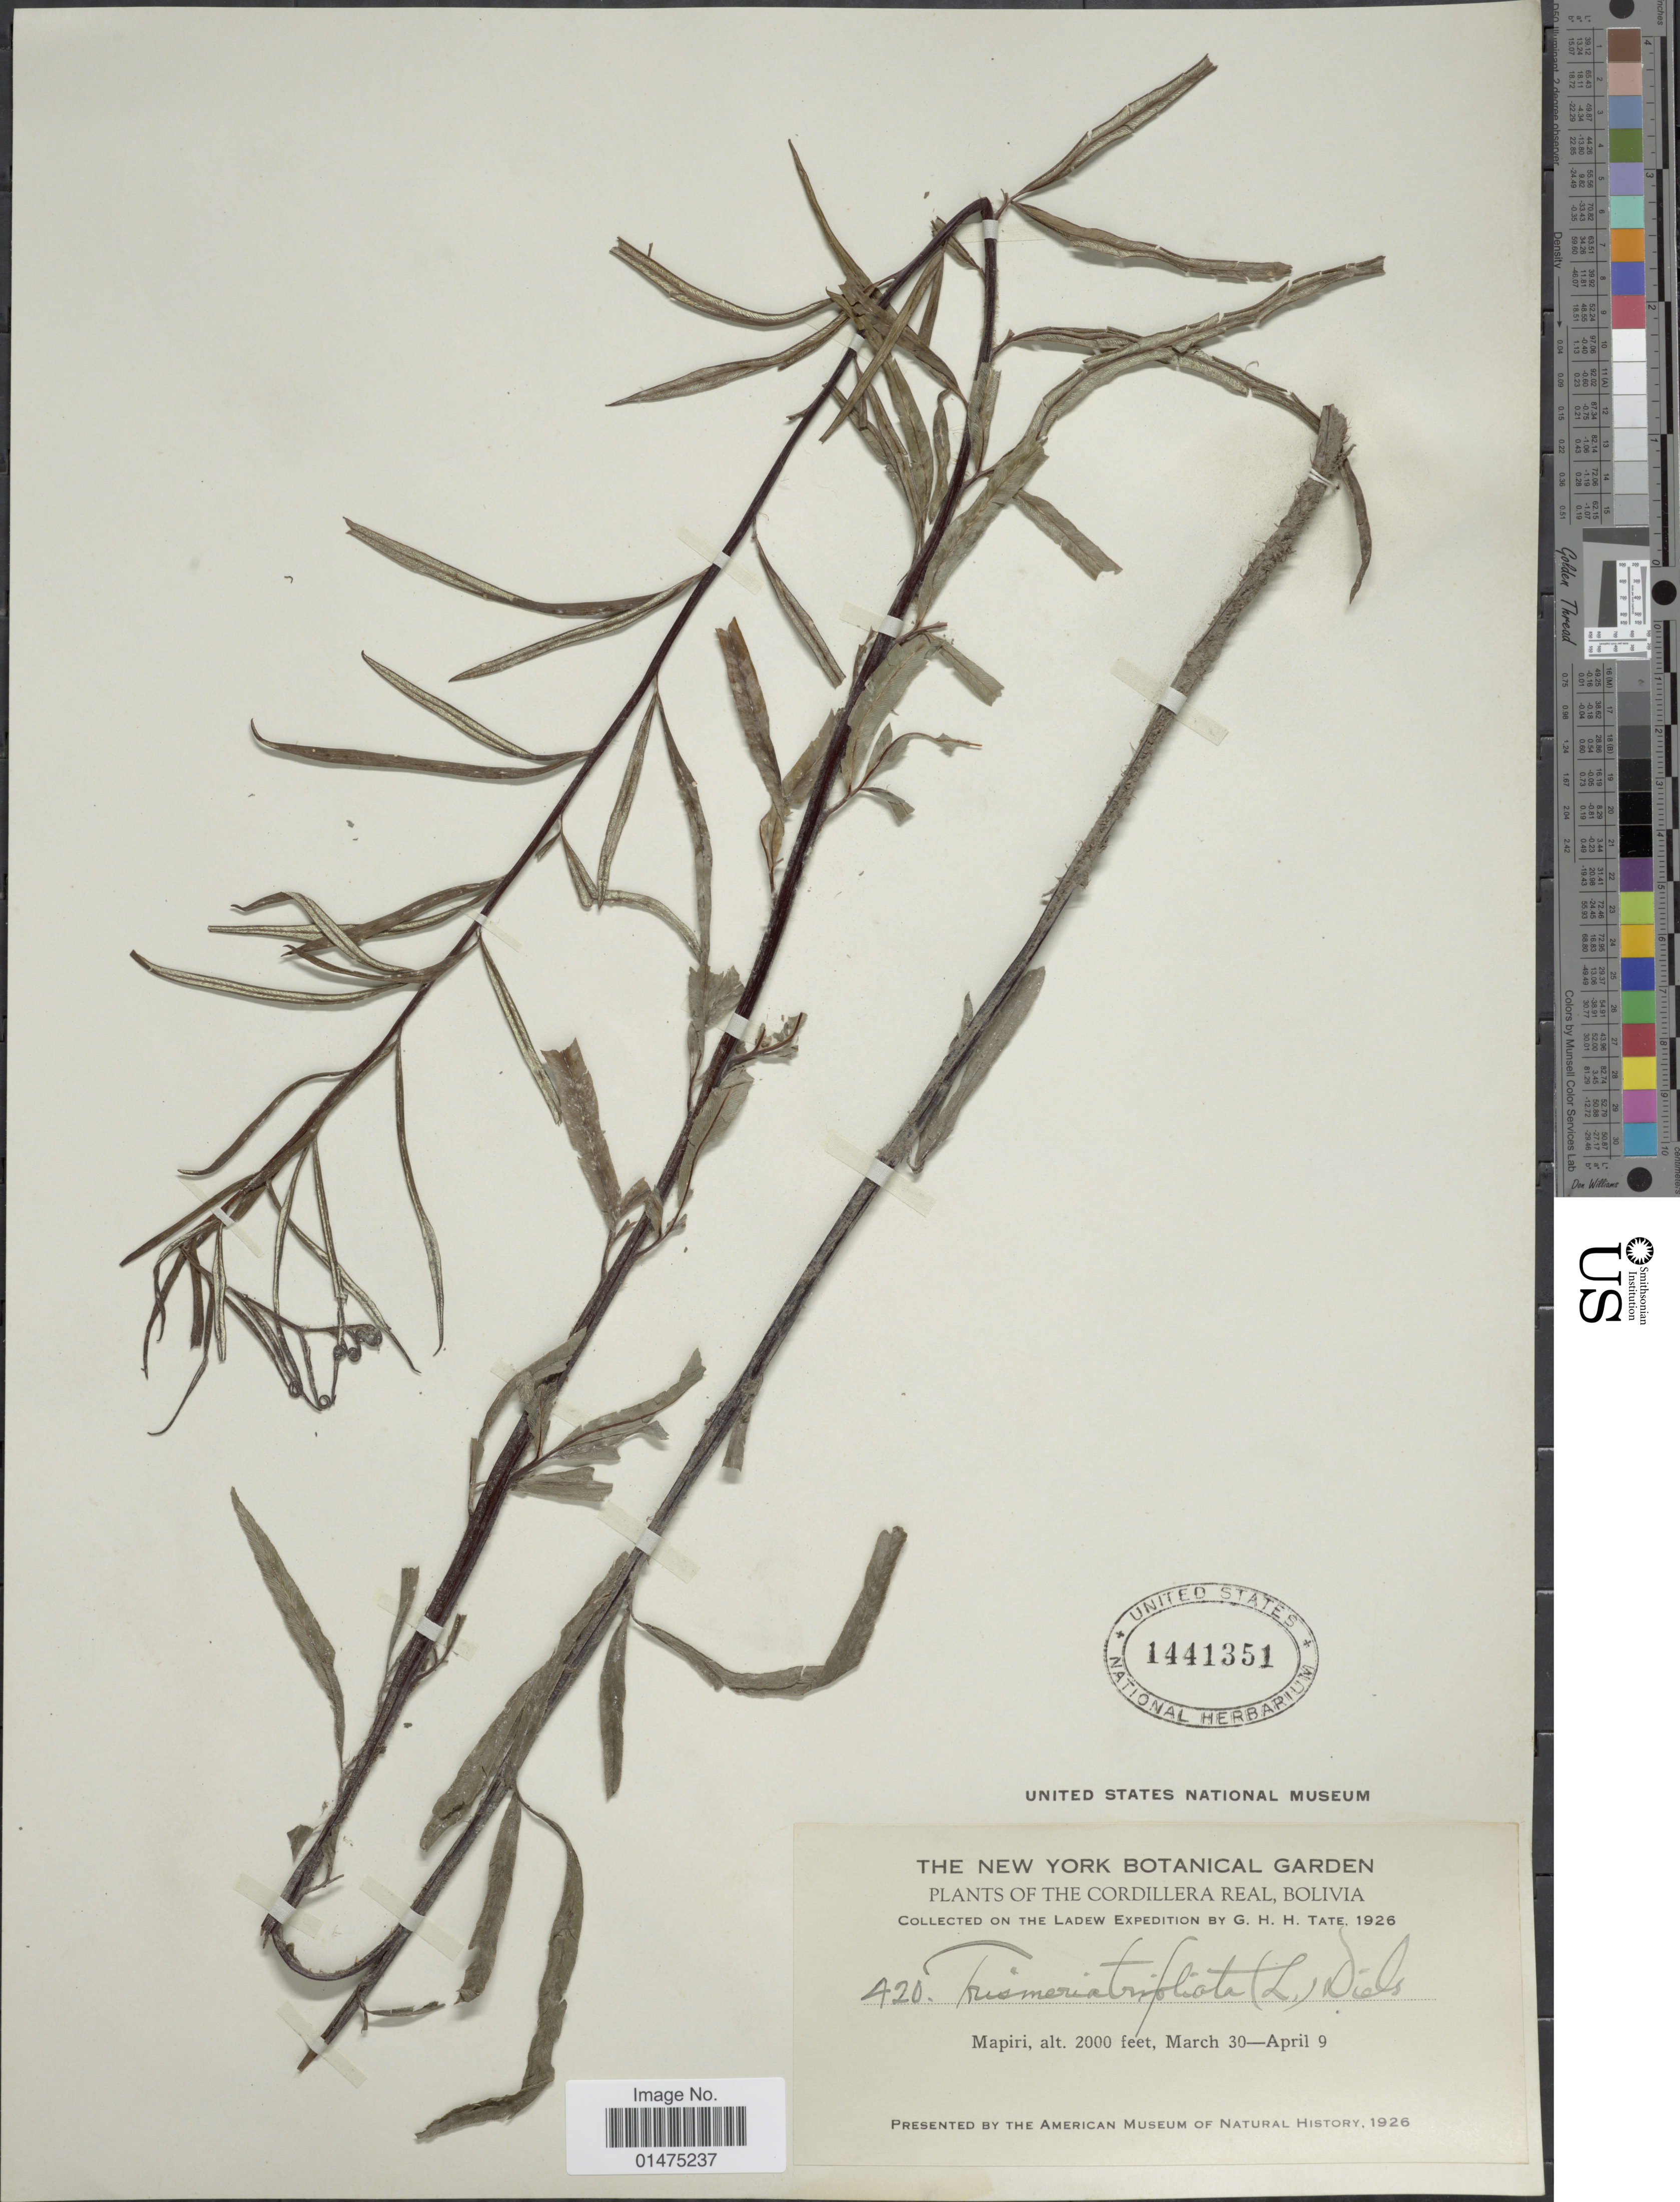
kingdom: Plantae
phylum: Tracheophyta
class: Polypodiopsida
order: Polypodiales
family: Pteridaceae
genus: Pityrogramma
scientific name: Pityrogramma trifoliata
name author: (L.) R.M. Tryon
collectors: G. Tate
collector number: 420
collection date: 1926-03-30/1926-04-09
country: Bolivia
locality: Cordillera Real, Mapiri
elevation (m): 610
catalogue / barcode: US 1441351